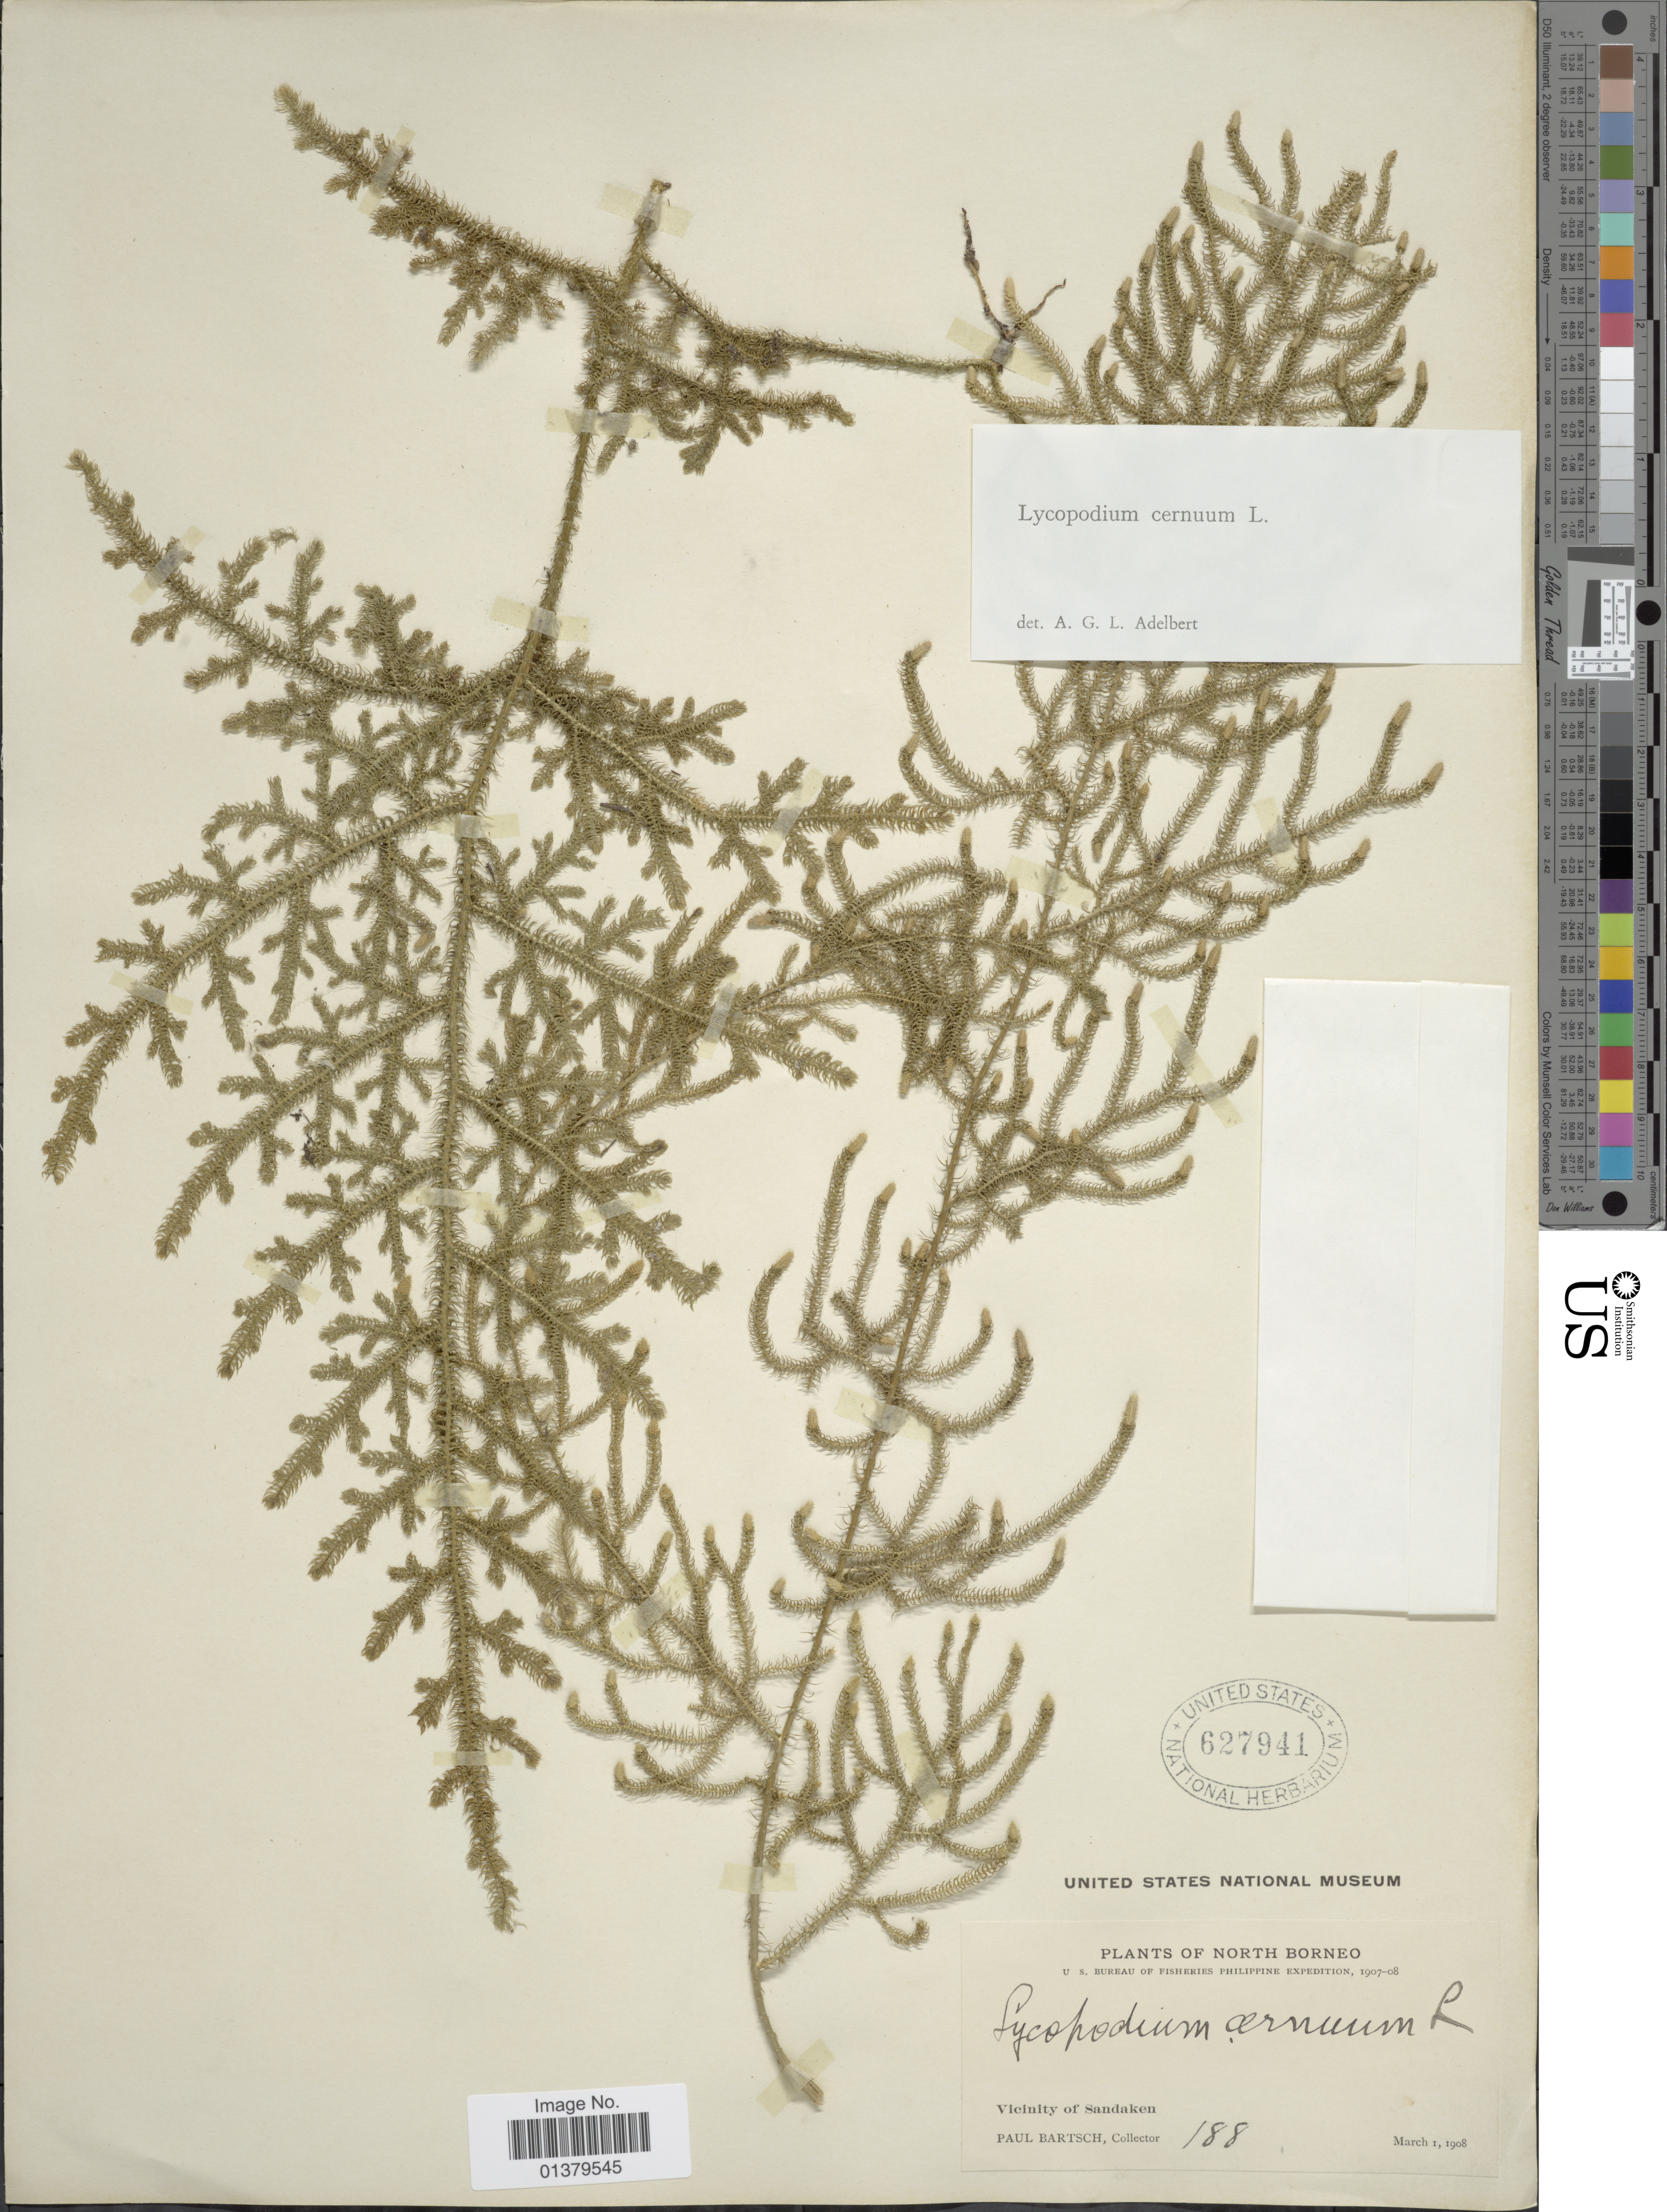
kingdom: Plantae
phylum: Tracheophyta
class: Lycopodiopsida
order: Lycopodiales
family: Lycopodiaceae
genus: Palhinhaea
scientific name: Palhinhaea cernua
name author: (L.) Vasc. & Franco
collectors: P. Bartsch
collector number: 188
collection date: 1908-03-01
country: Malaysia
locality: North Borneo, Vicinity of Sandaken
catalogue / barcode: US 627941